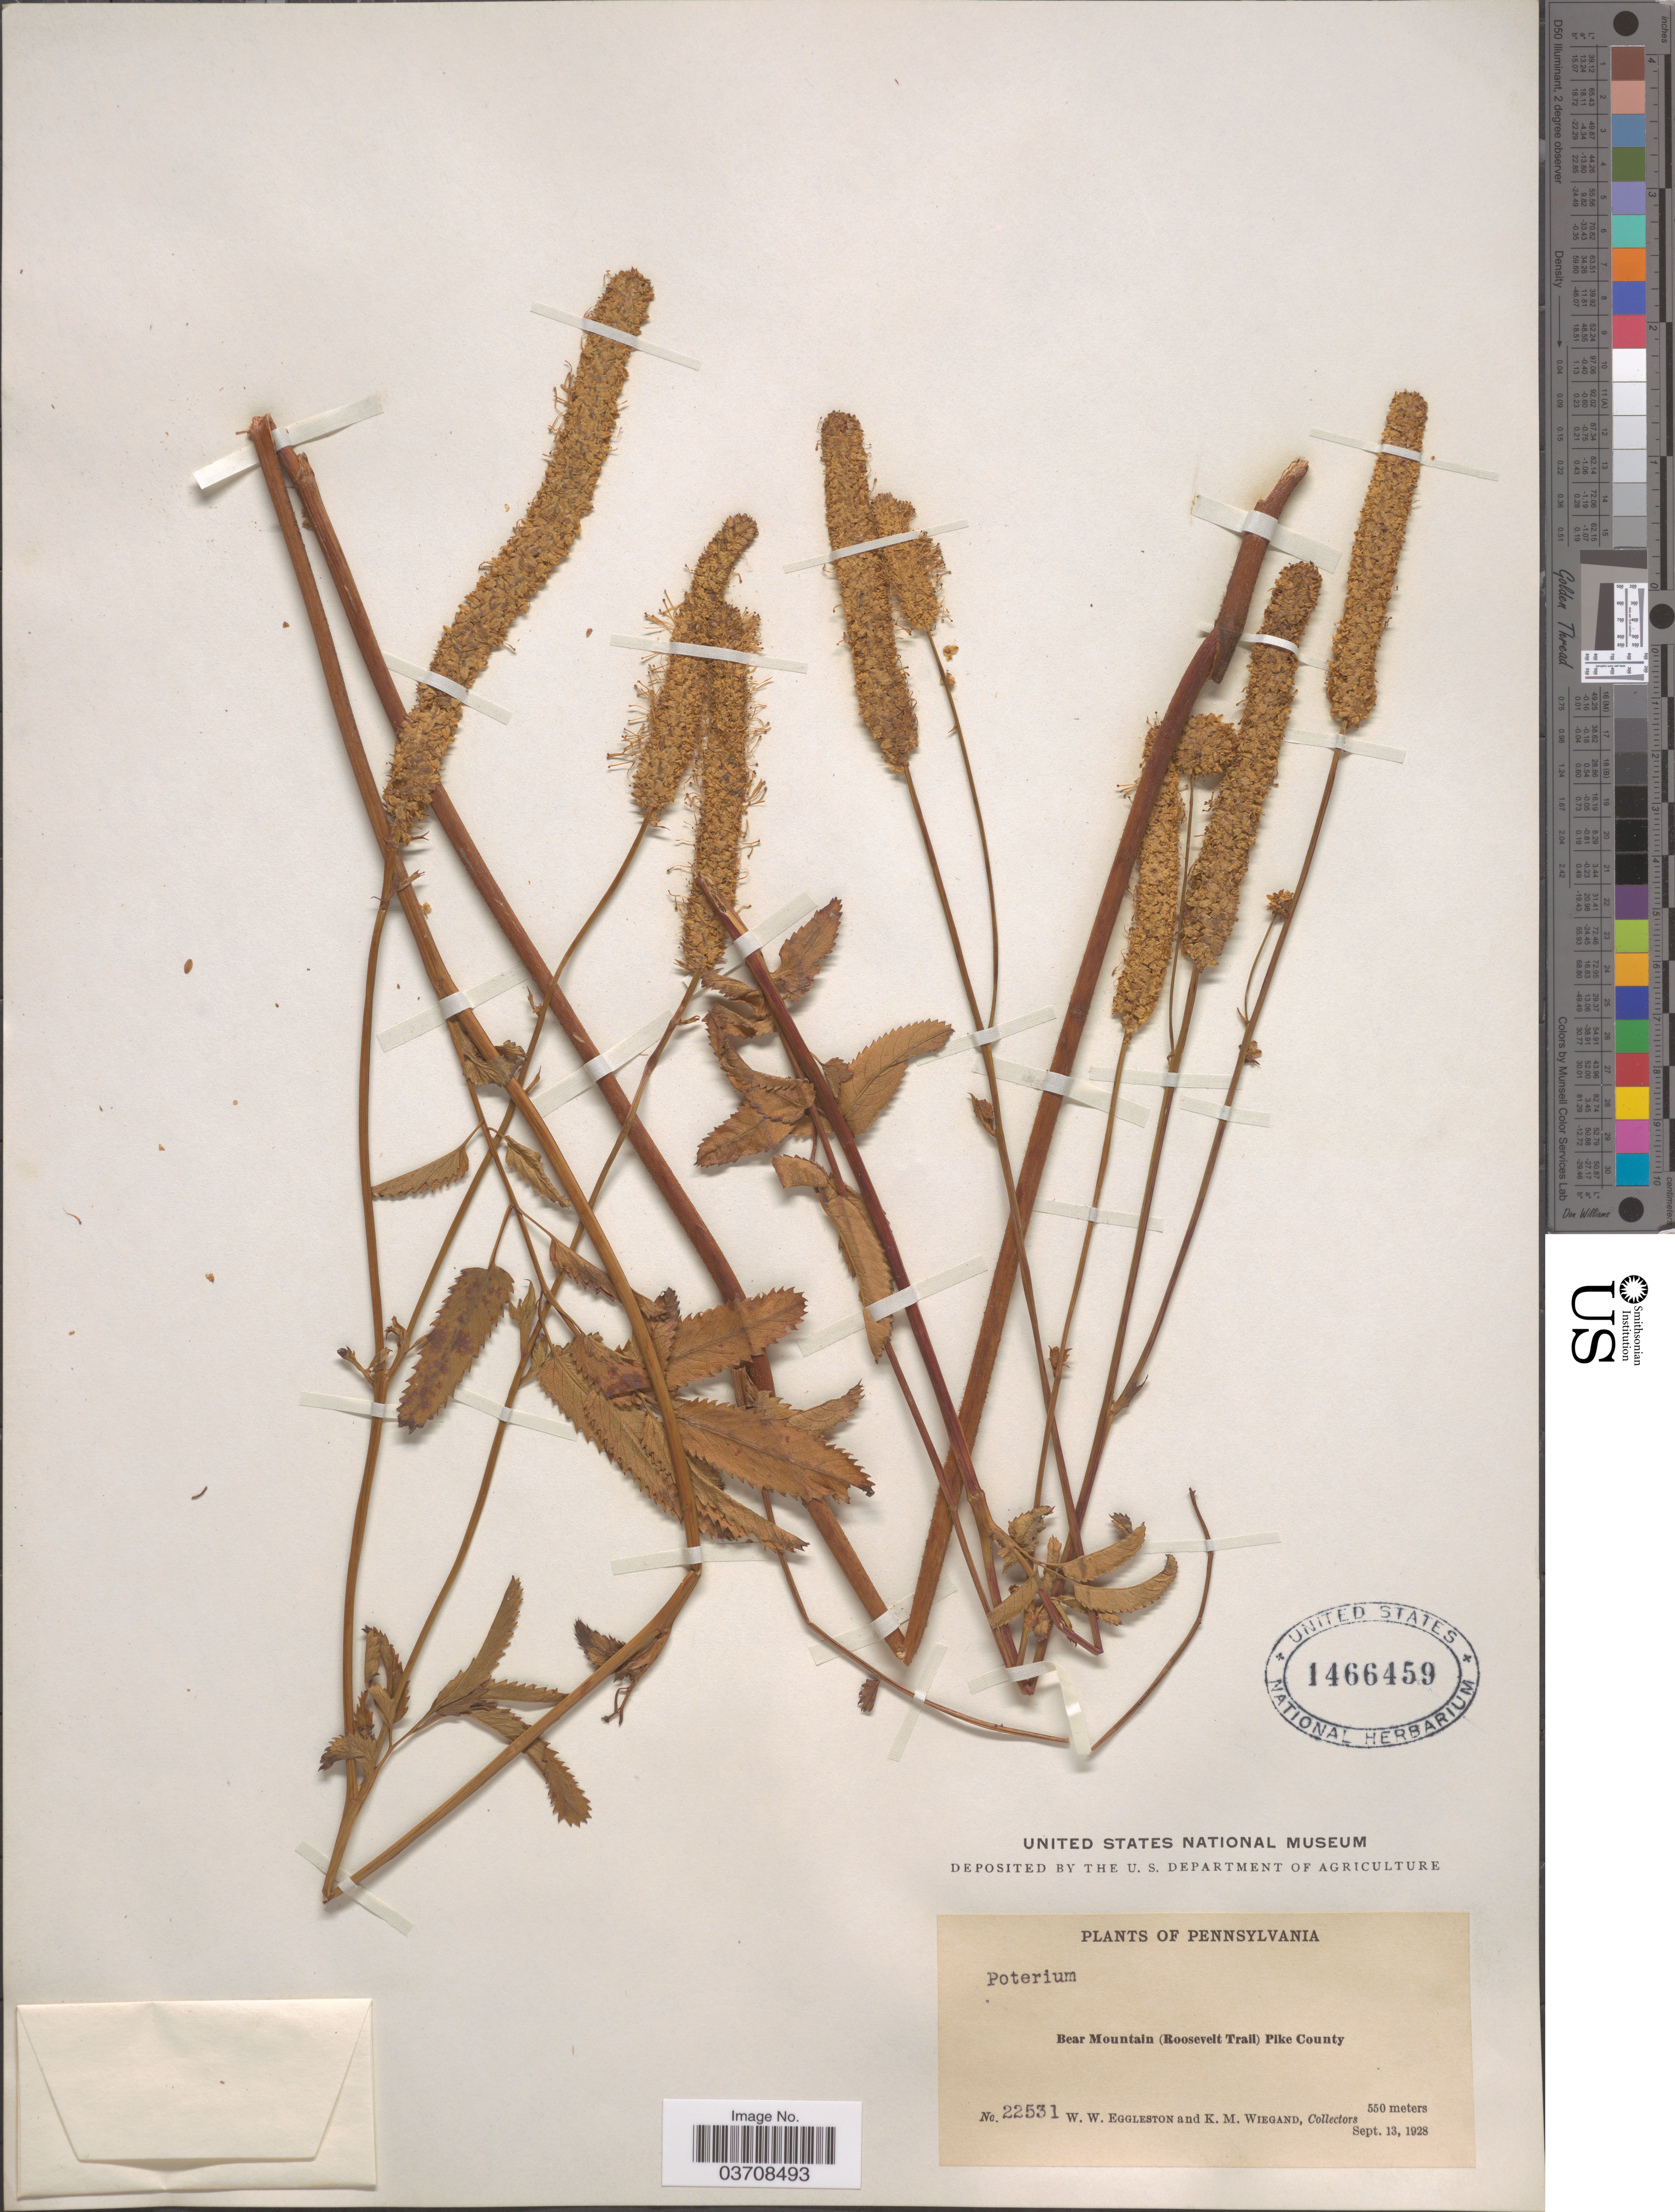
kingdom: Plantae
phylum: Tracheophyta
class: Magnoliopsida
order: Rosales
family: Rosaceae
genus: Sanguisorba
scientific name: Sanguisorba canadensis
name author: L.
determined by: Strong, Mark T., (BOT), Smithsonian Institution - National Museum of Natural History (UNITED STATES)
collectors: W. W. Eggleston & K. M. Wiegand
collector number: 22531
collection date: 1928-09-13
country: United States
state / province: Pennsylvania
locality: Bear Mountain (Roosevelt Trail) Pike County.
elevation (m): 550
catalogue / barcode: US 1466459